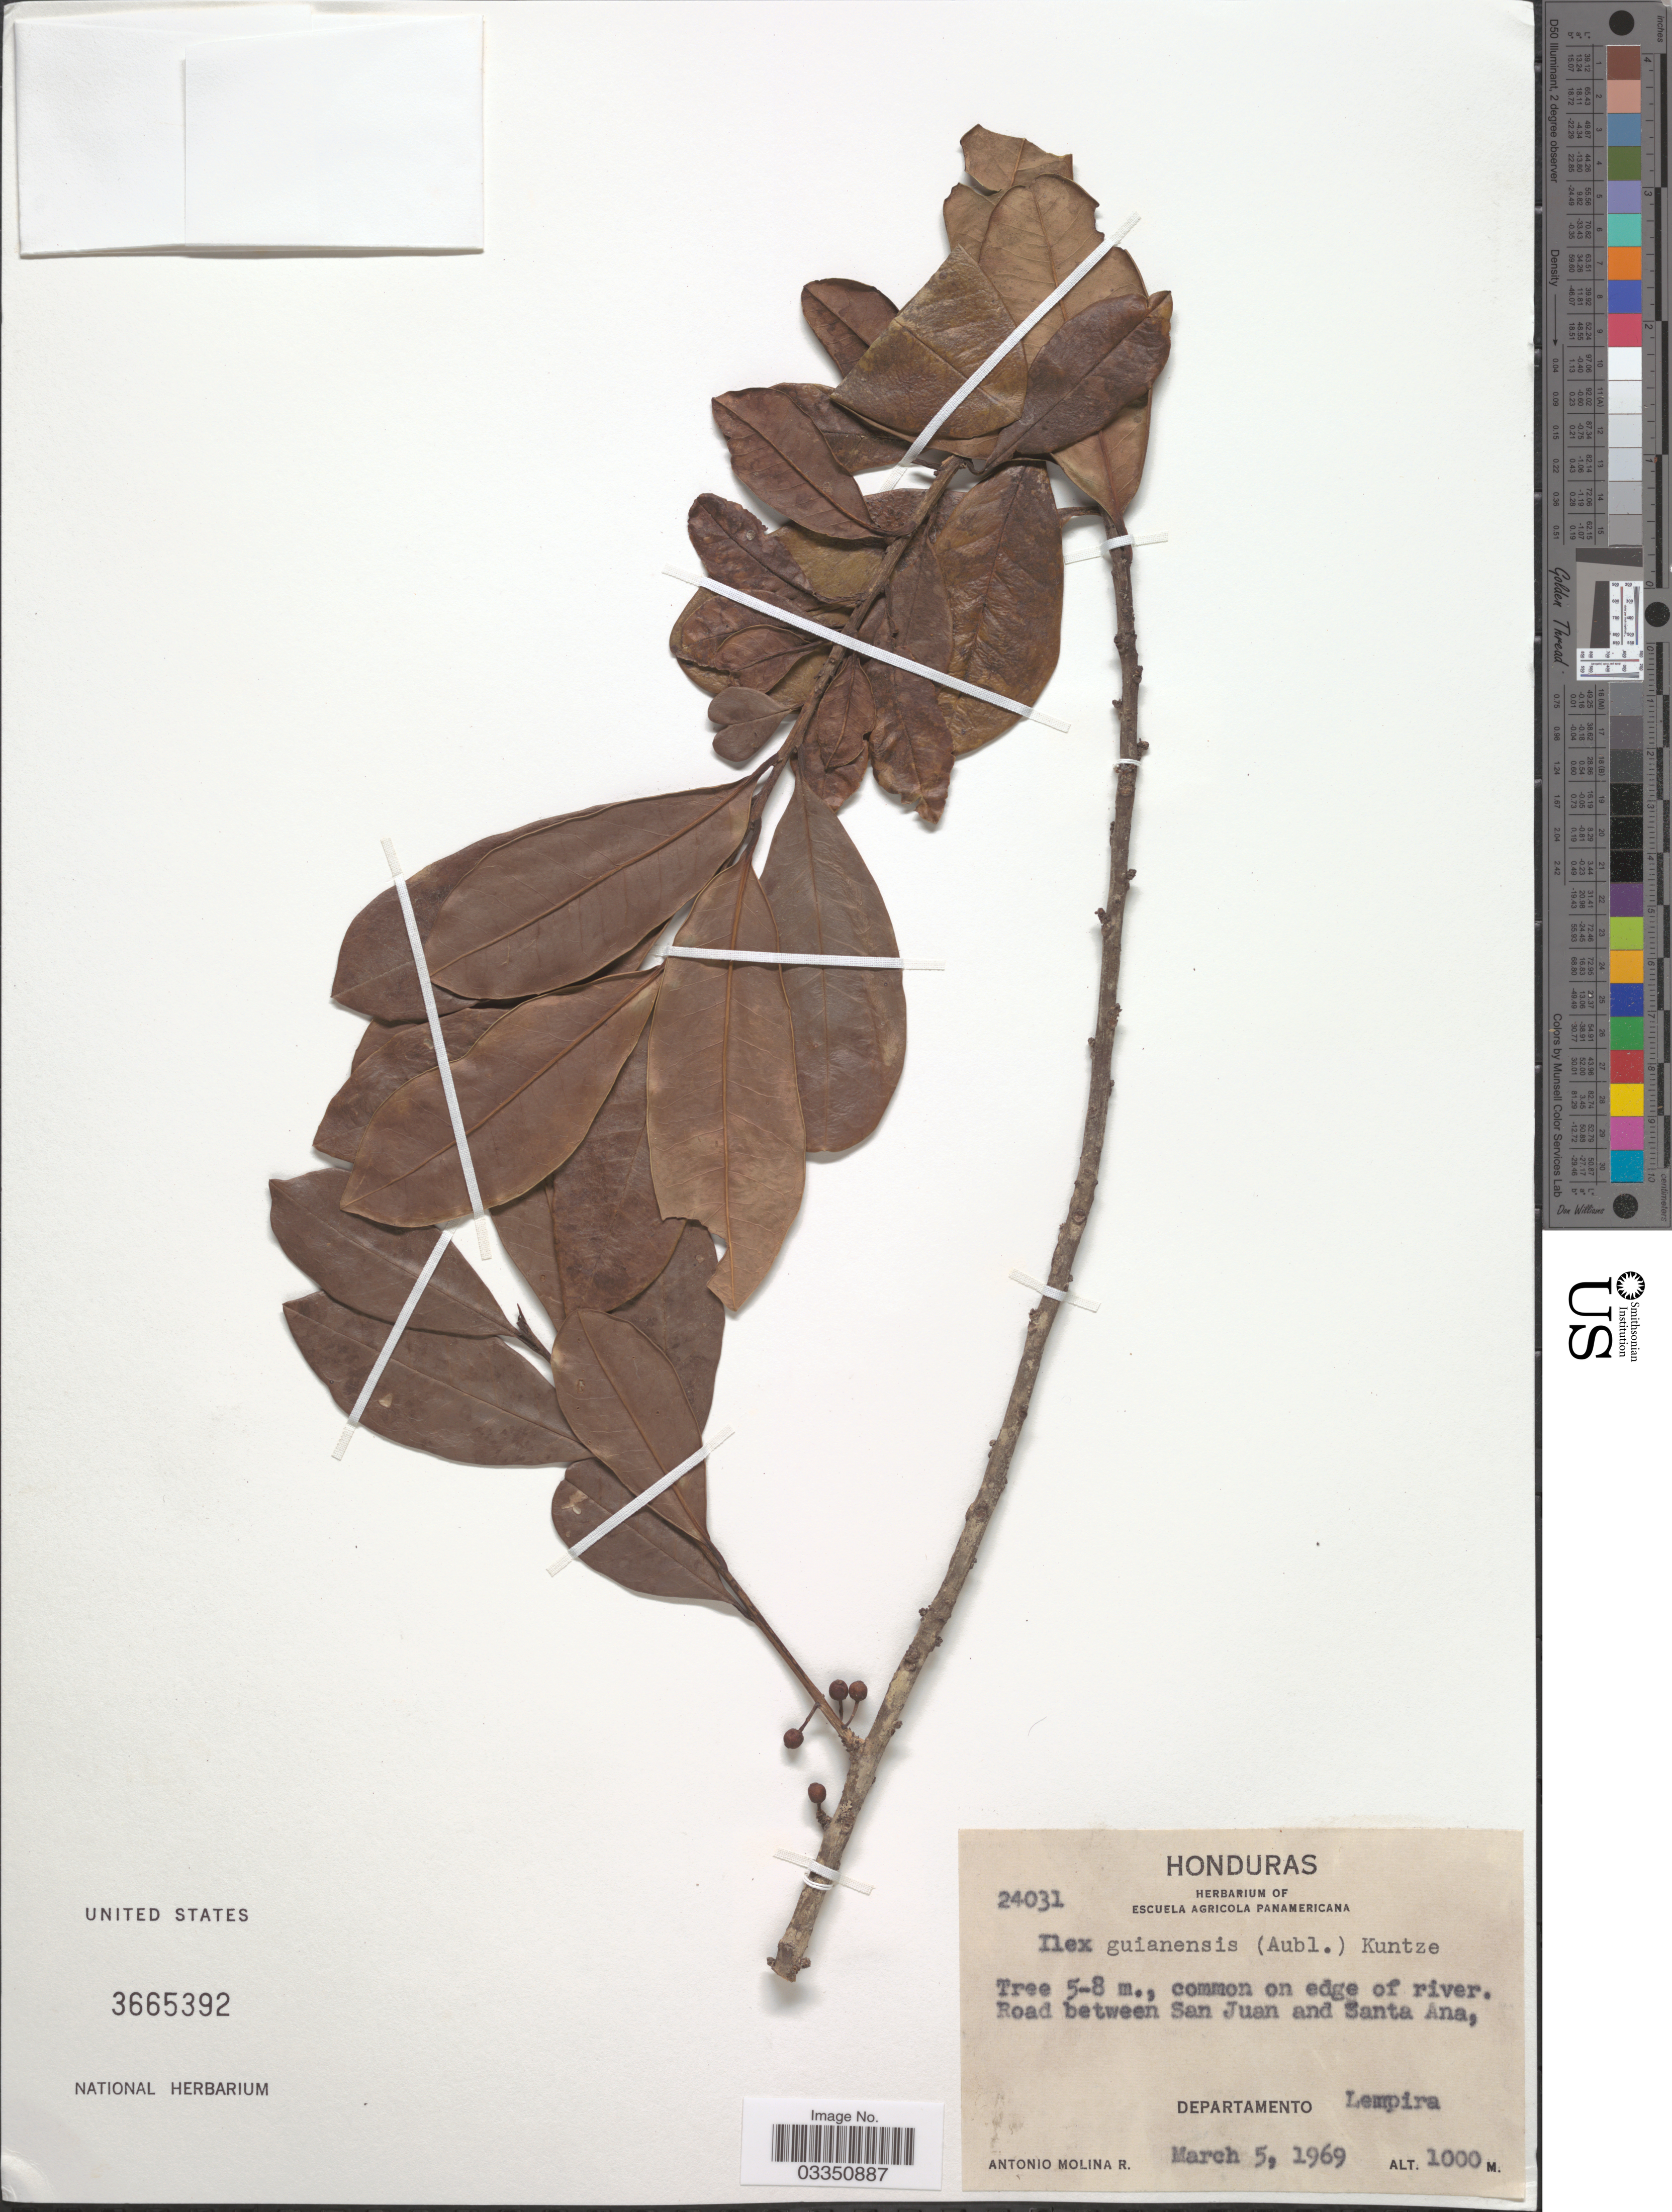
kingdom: Plantae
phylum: Tracheophyta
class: Magnoliopsida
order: Aquifoliales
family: Aquifoliaceae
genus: Ilex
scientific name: Ilex guianensis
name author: (Aubl.) Kuntze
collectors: A. Molina R.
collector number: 24031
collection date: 1969-03-05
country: Honduras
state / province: Lempira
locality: Common on edge of river. Road between San Juan and Santa Ana, Departamento Lempira.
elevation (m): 1000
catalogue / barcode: US 3665392